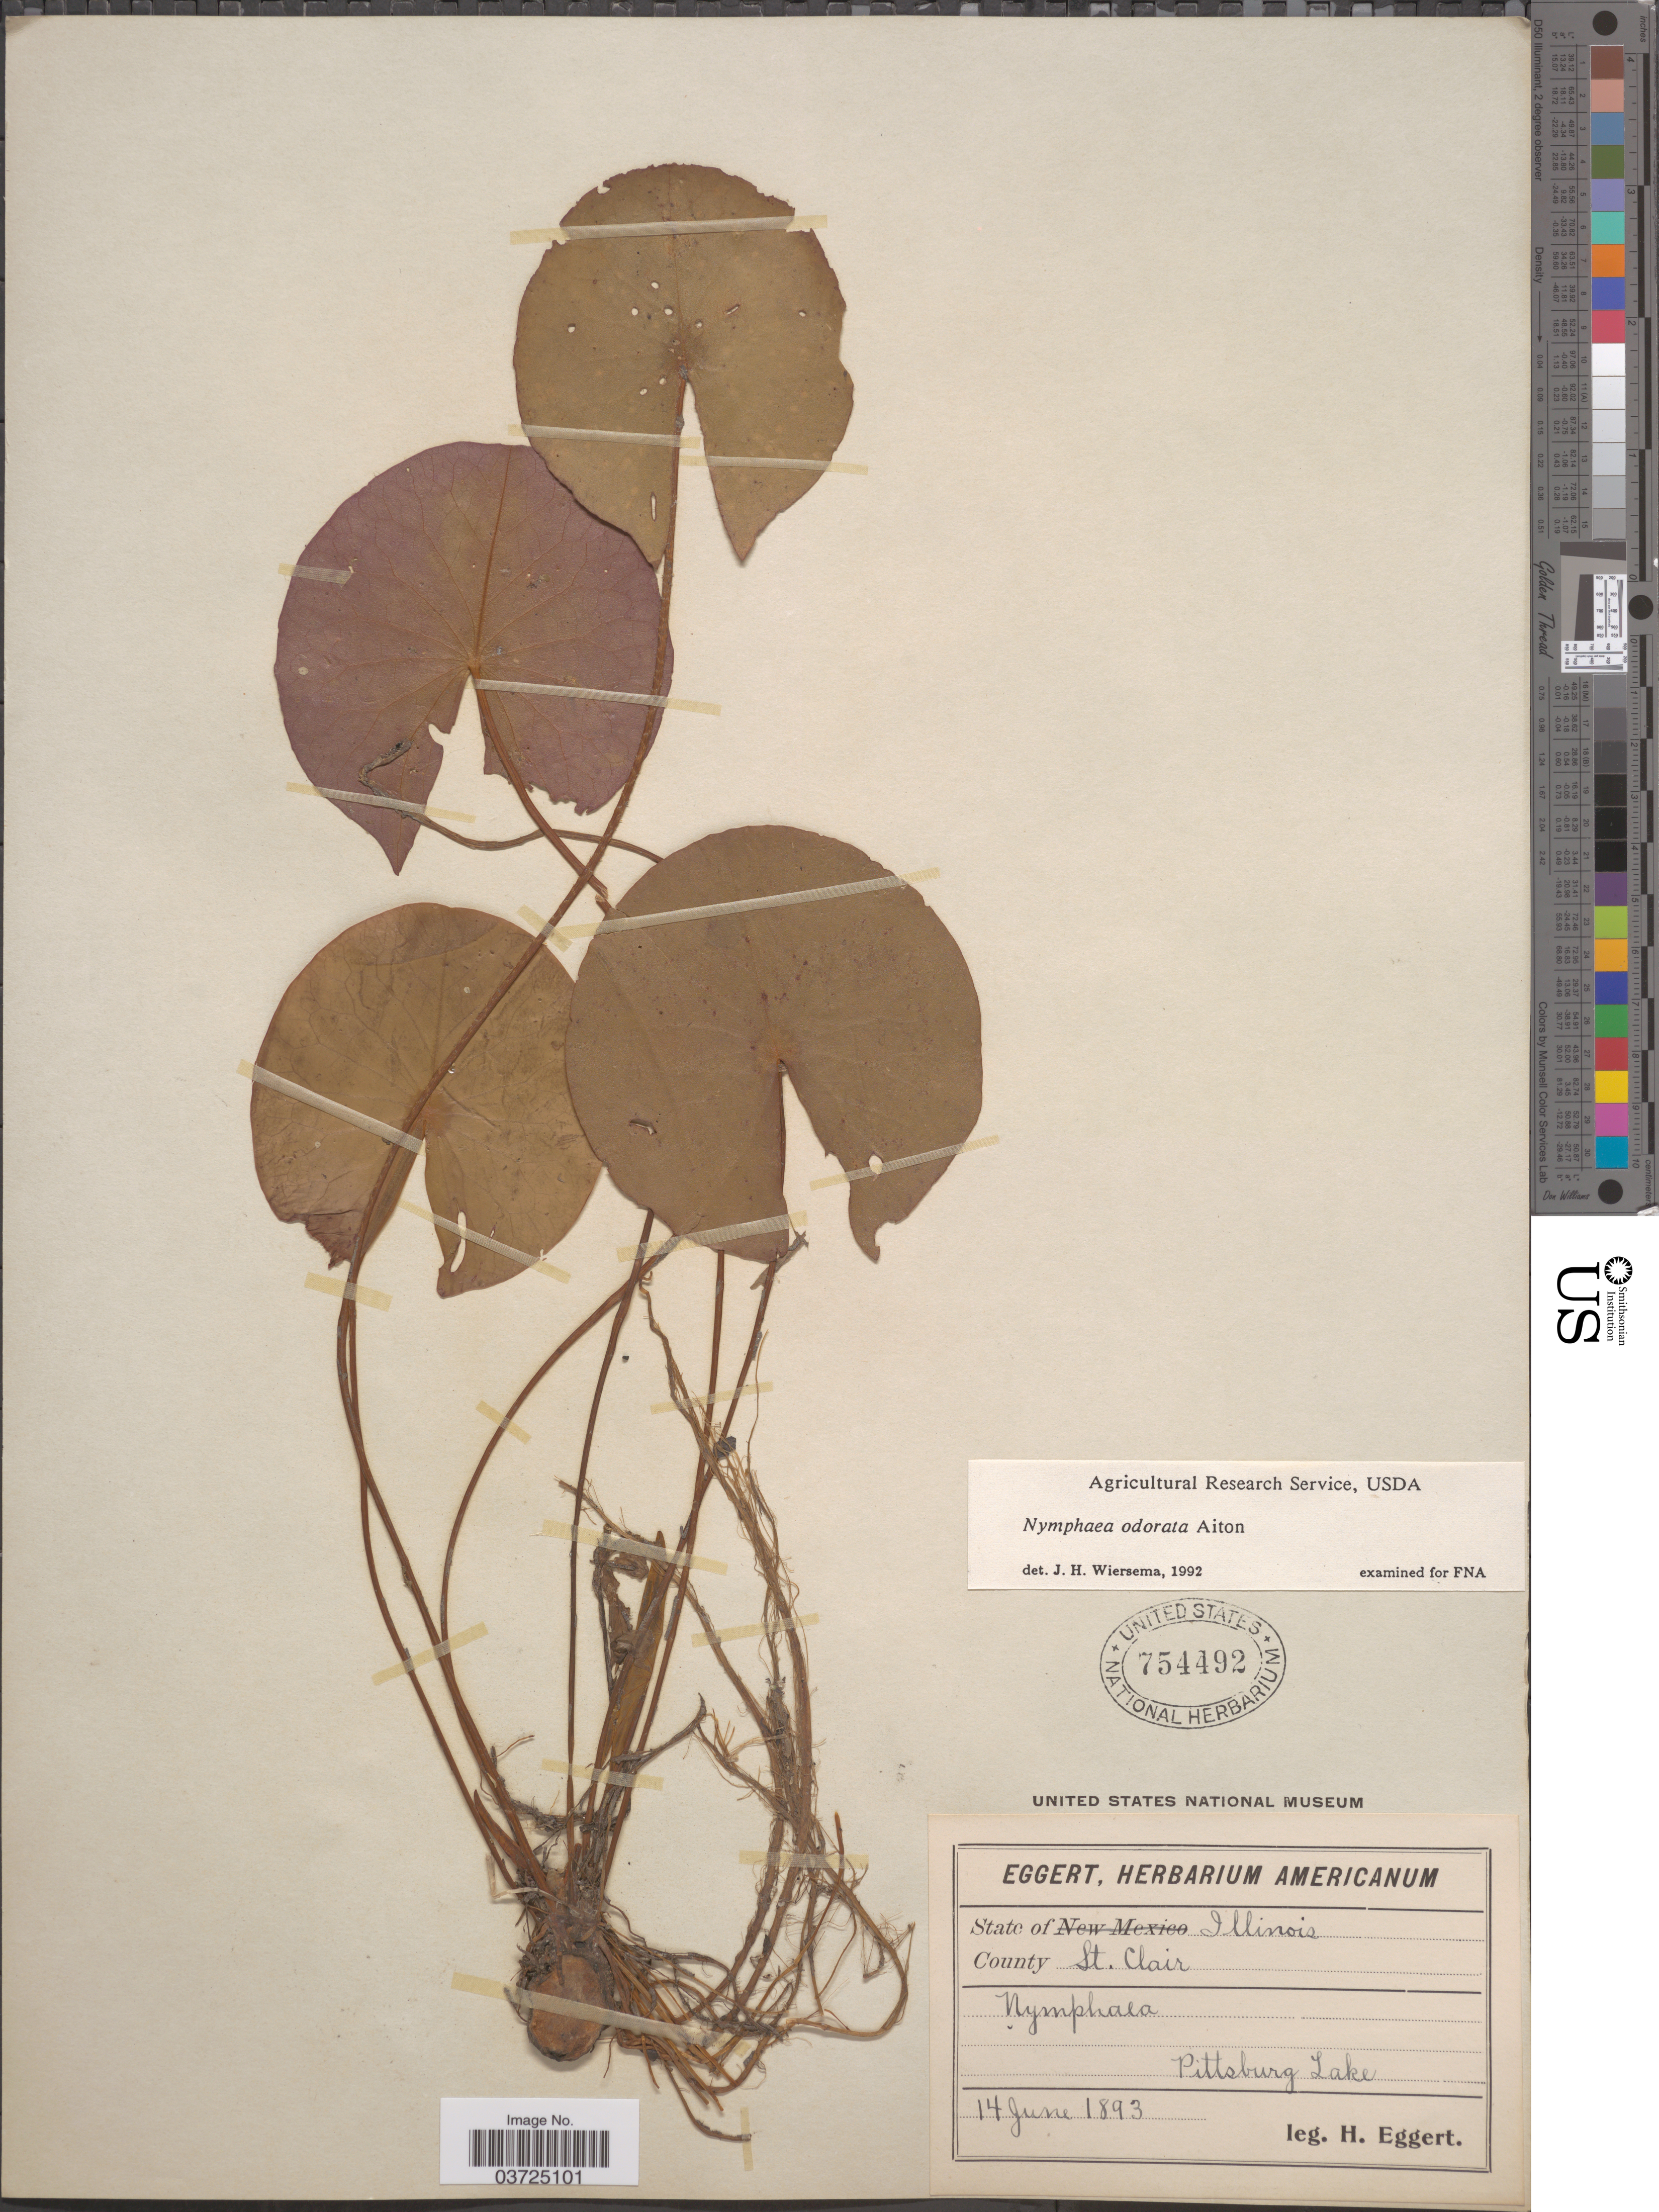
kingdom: Plantae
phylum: Tracheophyta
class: Magnoliopsida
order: Nymphaeales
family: Nymphaeaceae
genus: Nymphaea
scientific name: Nymphaea odorata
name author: Aiton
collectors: H. Eggert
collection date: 1893-06-14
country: United States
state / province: Illinois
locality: County St. Clair. Pittsburg Lake.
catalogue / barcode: US 754492